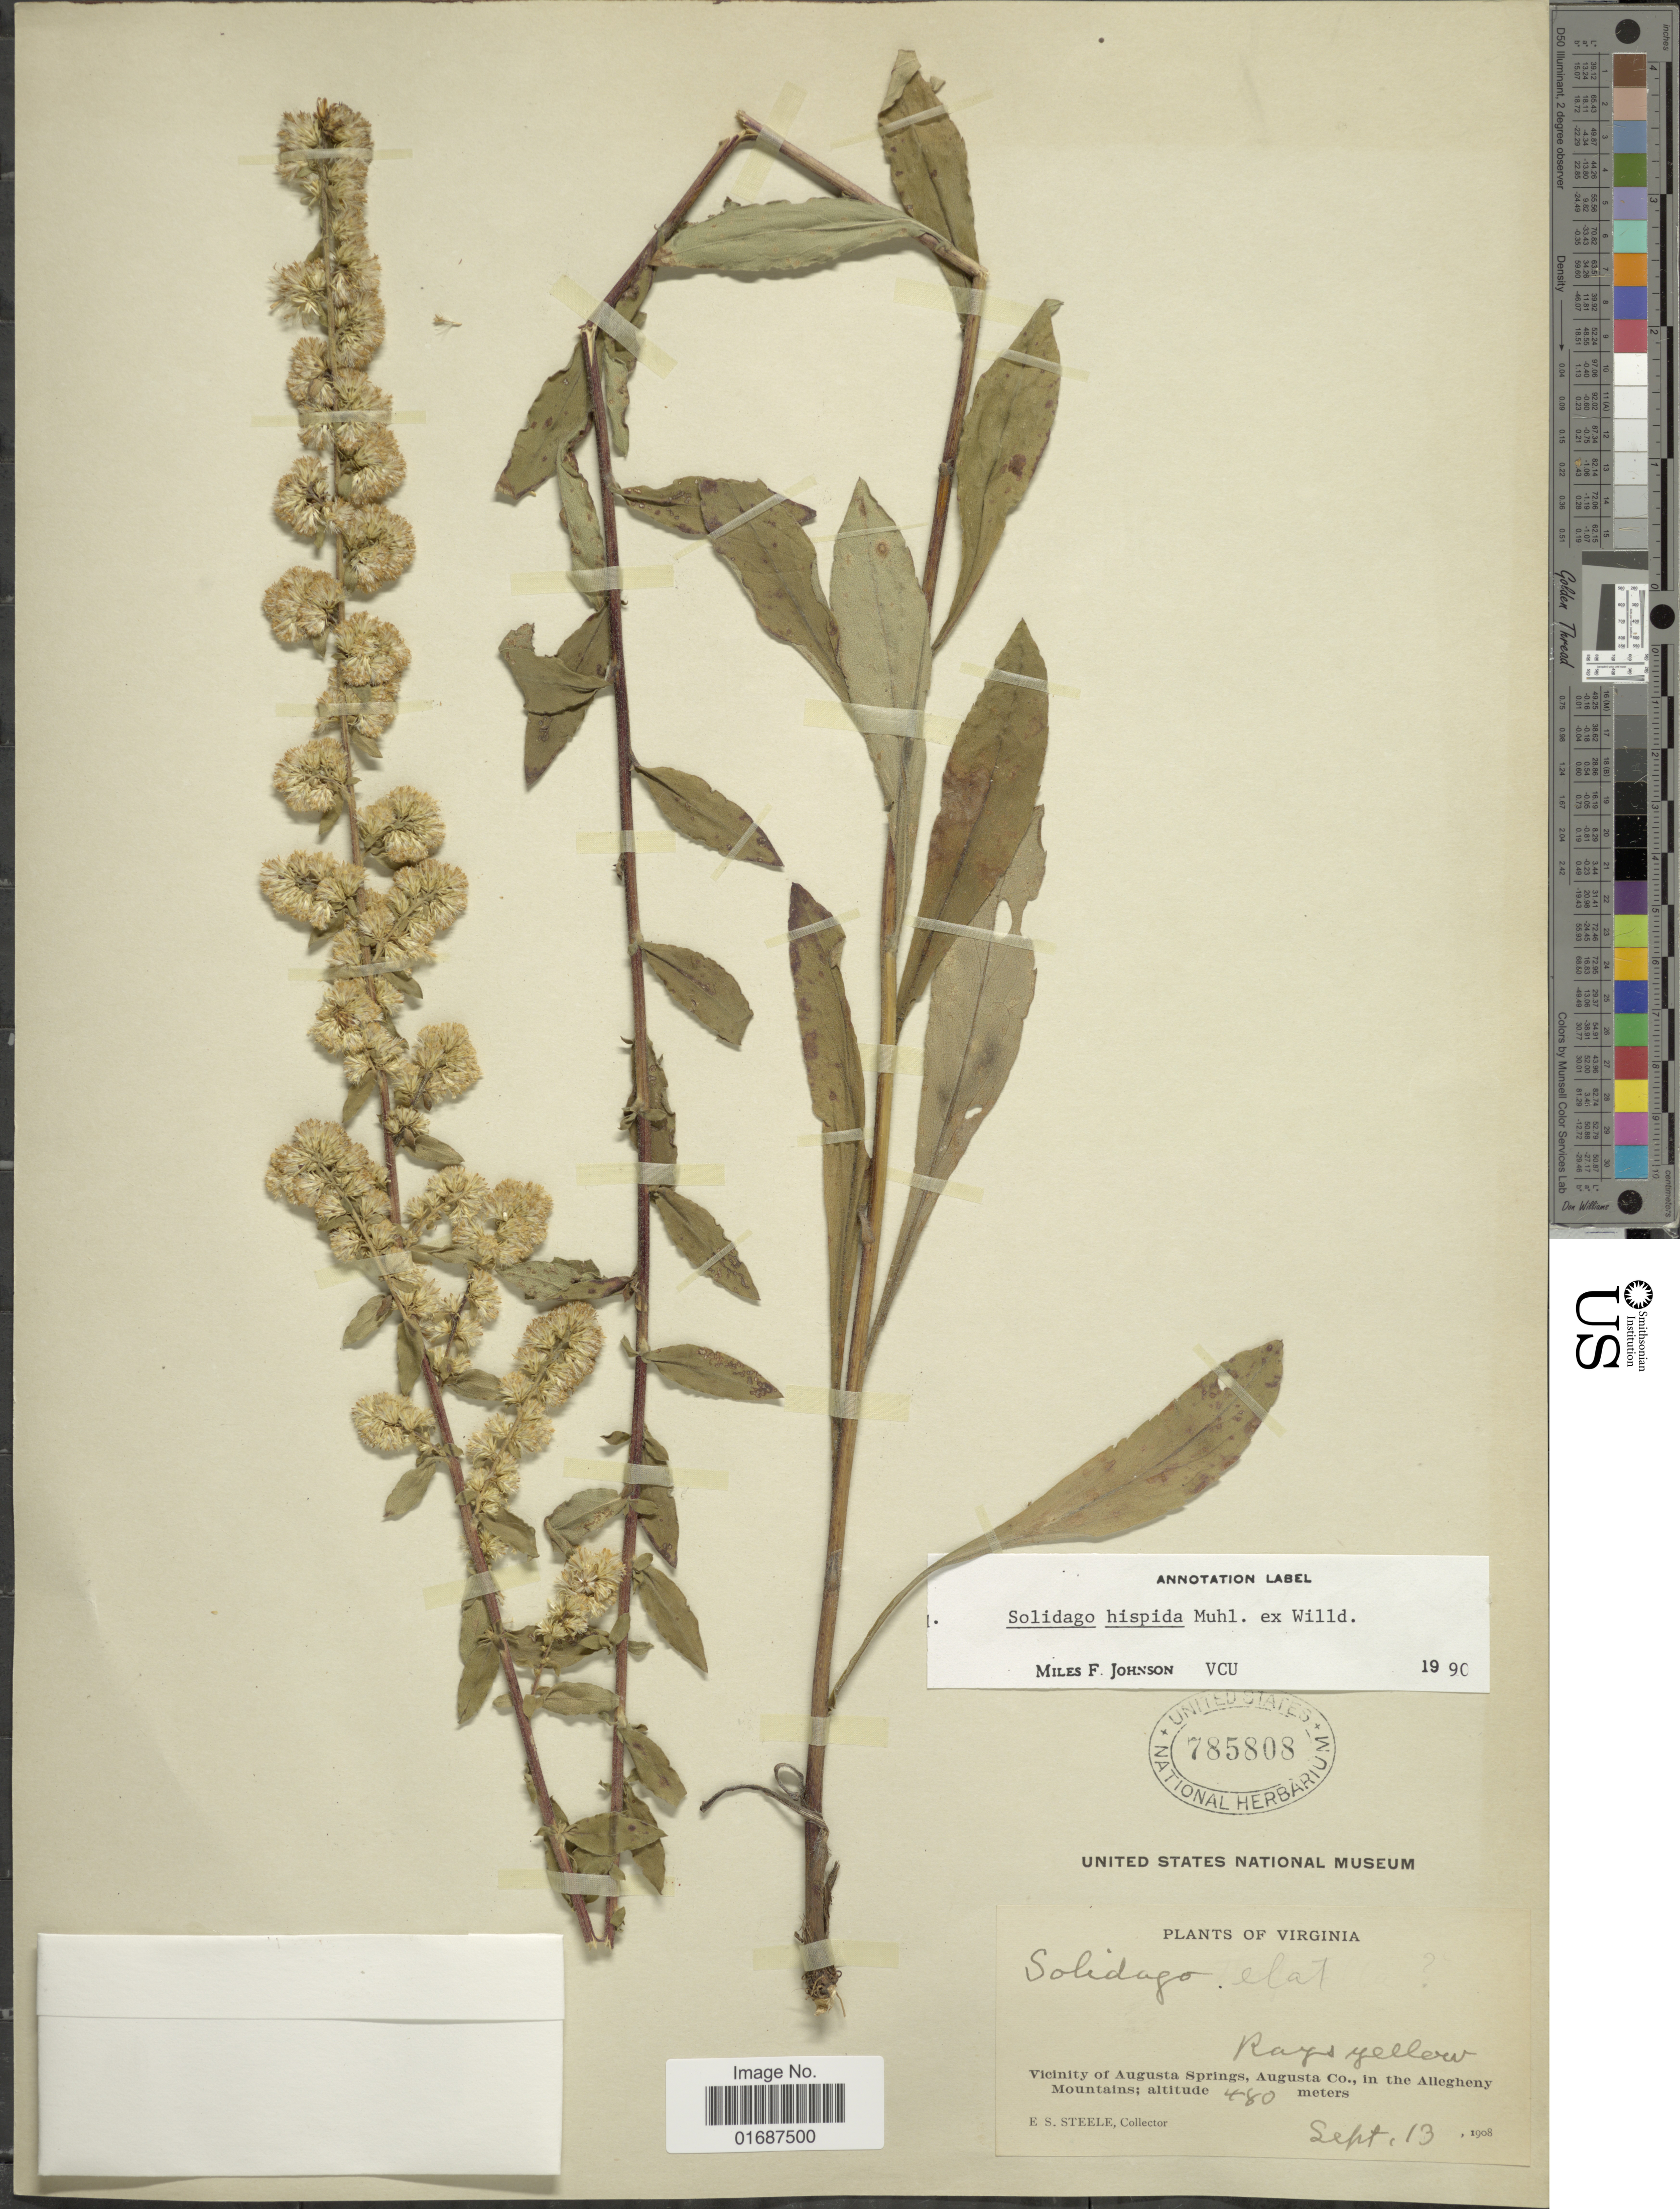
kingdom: Plantae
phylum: Tracheophyta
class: Magnoliopsida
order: Asterales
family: Asteraceae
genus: Solidago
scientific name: Solidago hispida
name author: Muhl. ex Willd.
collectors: E. Steele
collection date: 1908-09-13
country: United States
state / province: Virginia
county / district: Augusta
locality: Vicinity of Augusta Springs, Augusta Co., in the Alleghany Mountains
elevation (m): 480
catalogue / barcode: US 785808